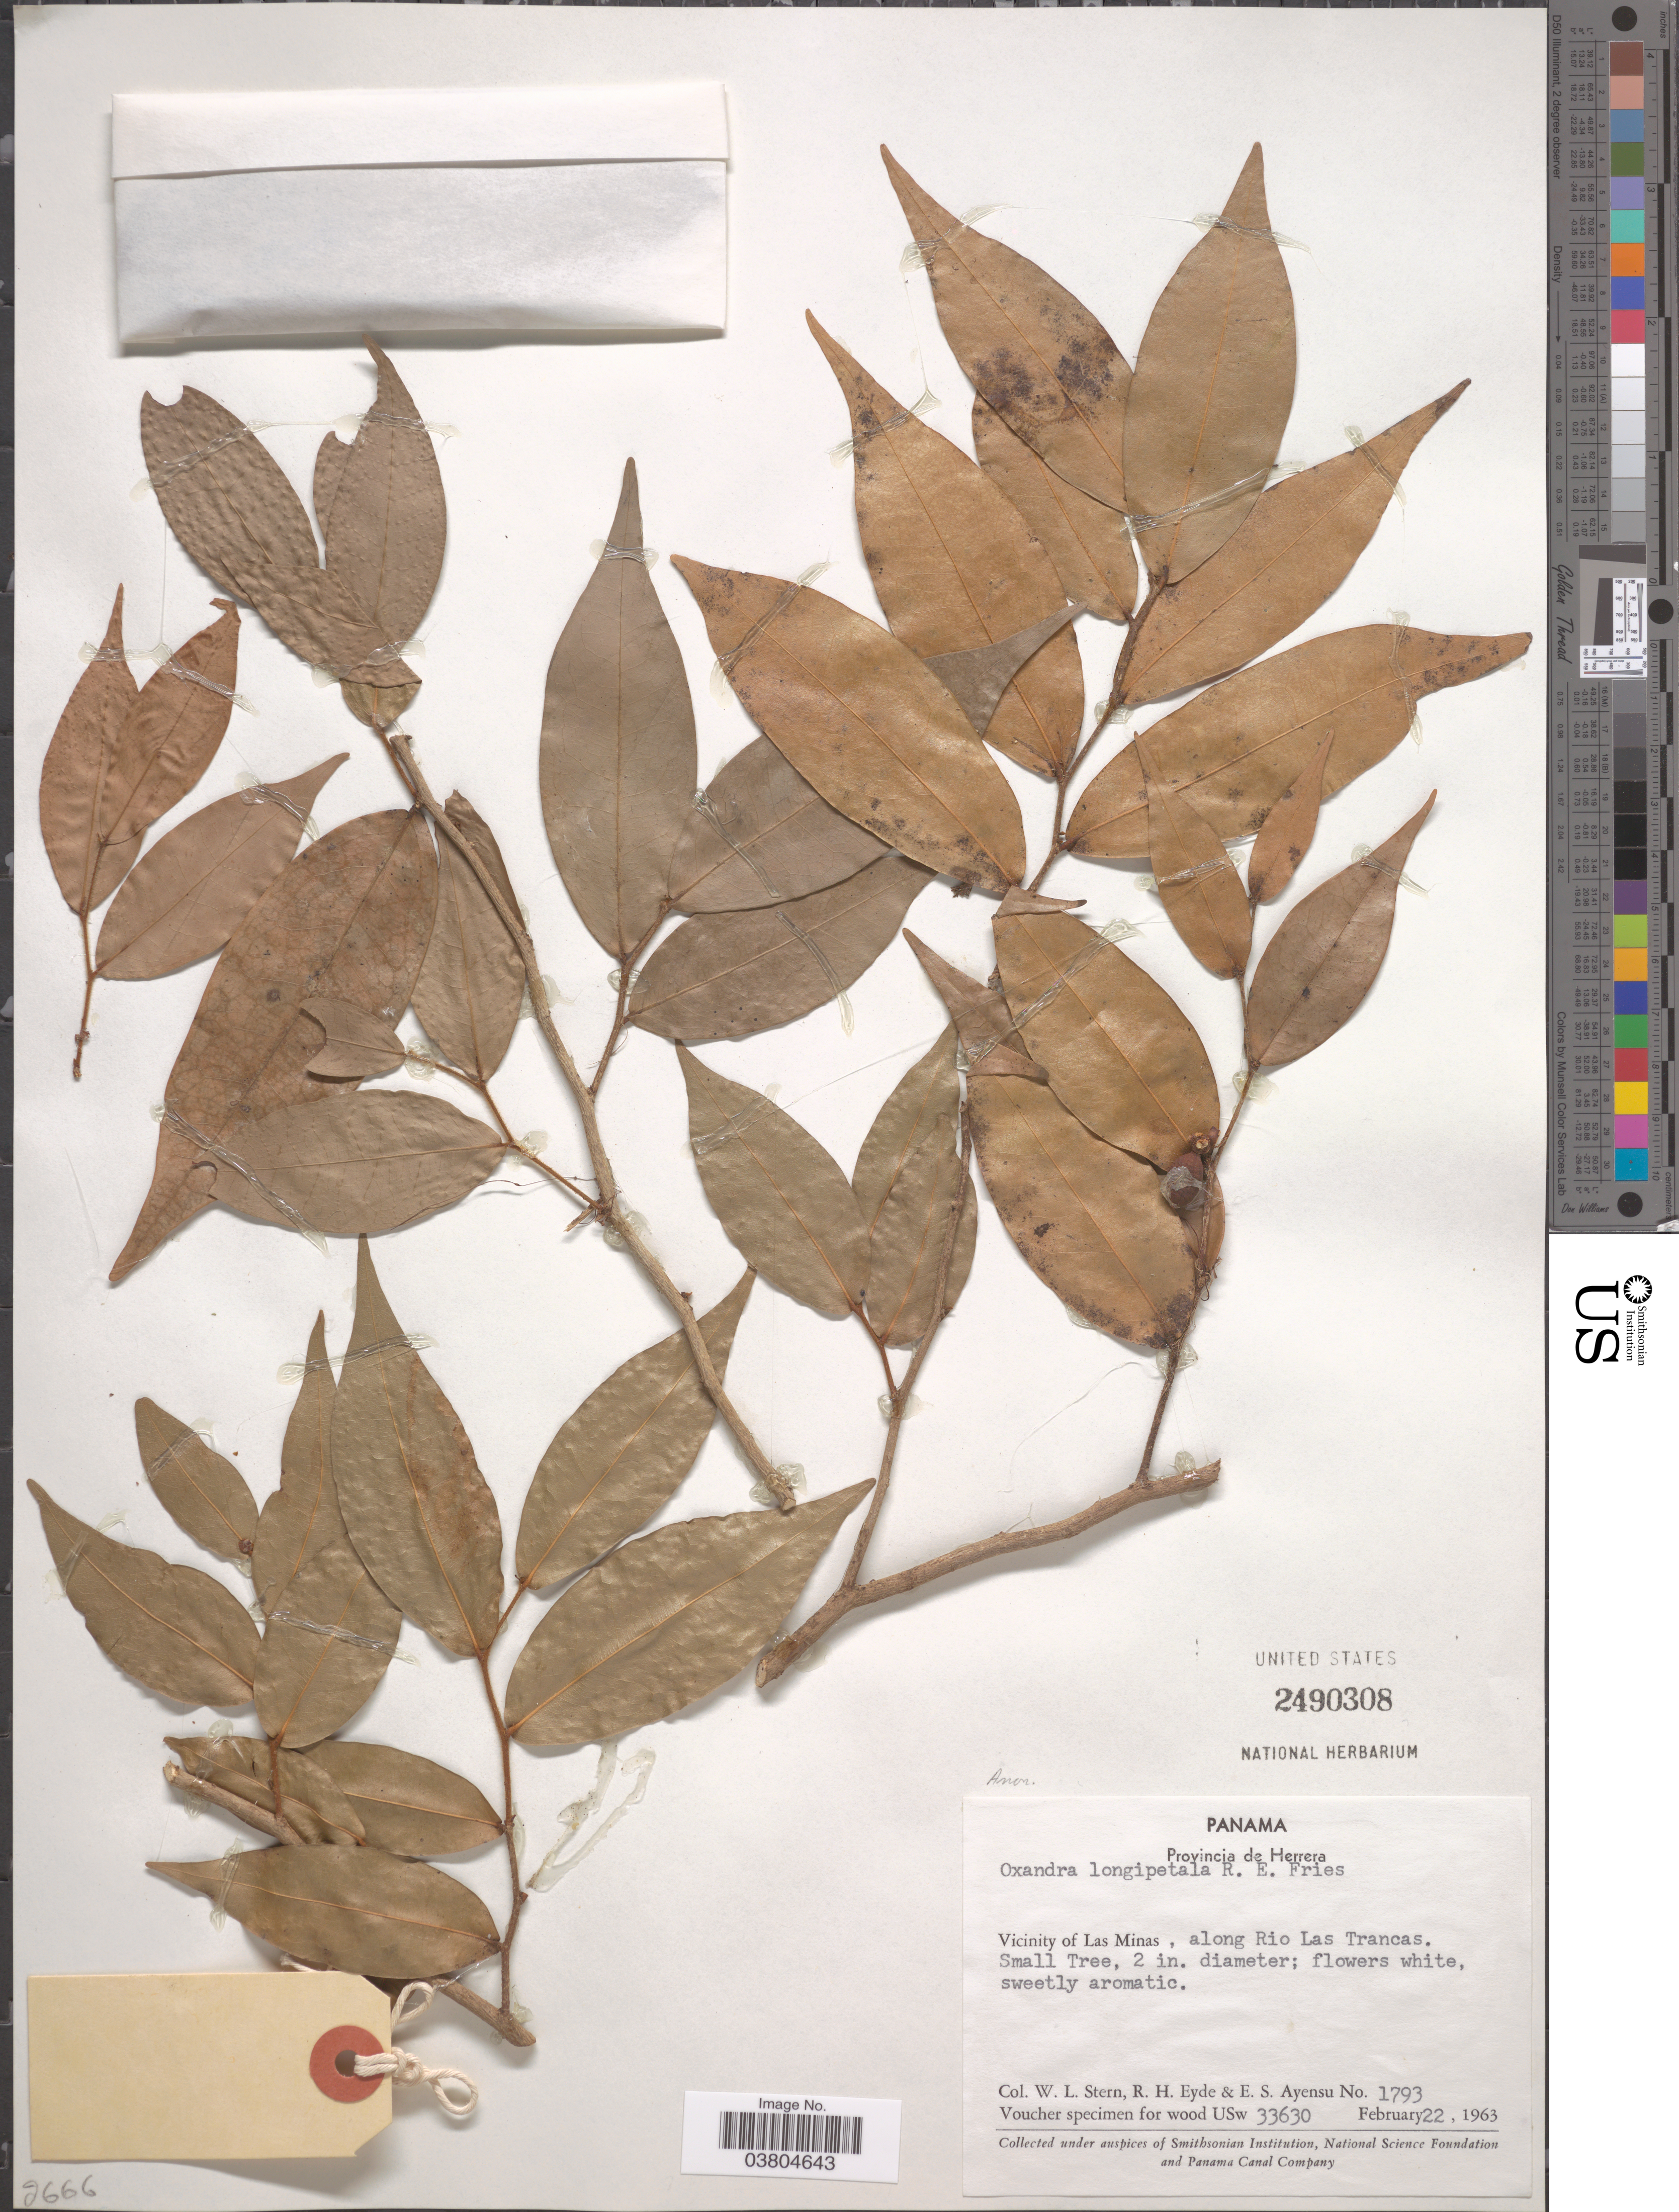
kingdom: Plantae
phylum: Tracheophyta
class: Magnoliopsida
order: Magnoliales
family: Annonaceae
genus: Oxandra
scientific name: Oxandra longipetala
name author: R.E. Fr.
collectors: W. L. Stern, R. H. Eyde & E. S. Ayensu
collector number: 1793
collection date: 1963-02-22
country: Panama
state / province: Herrera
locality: Vicinity of Las Minas, along Rio Las Trancas.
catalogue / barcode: US 2490308